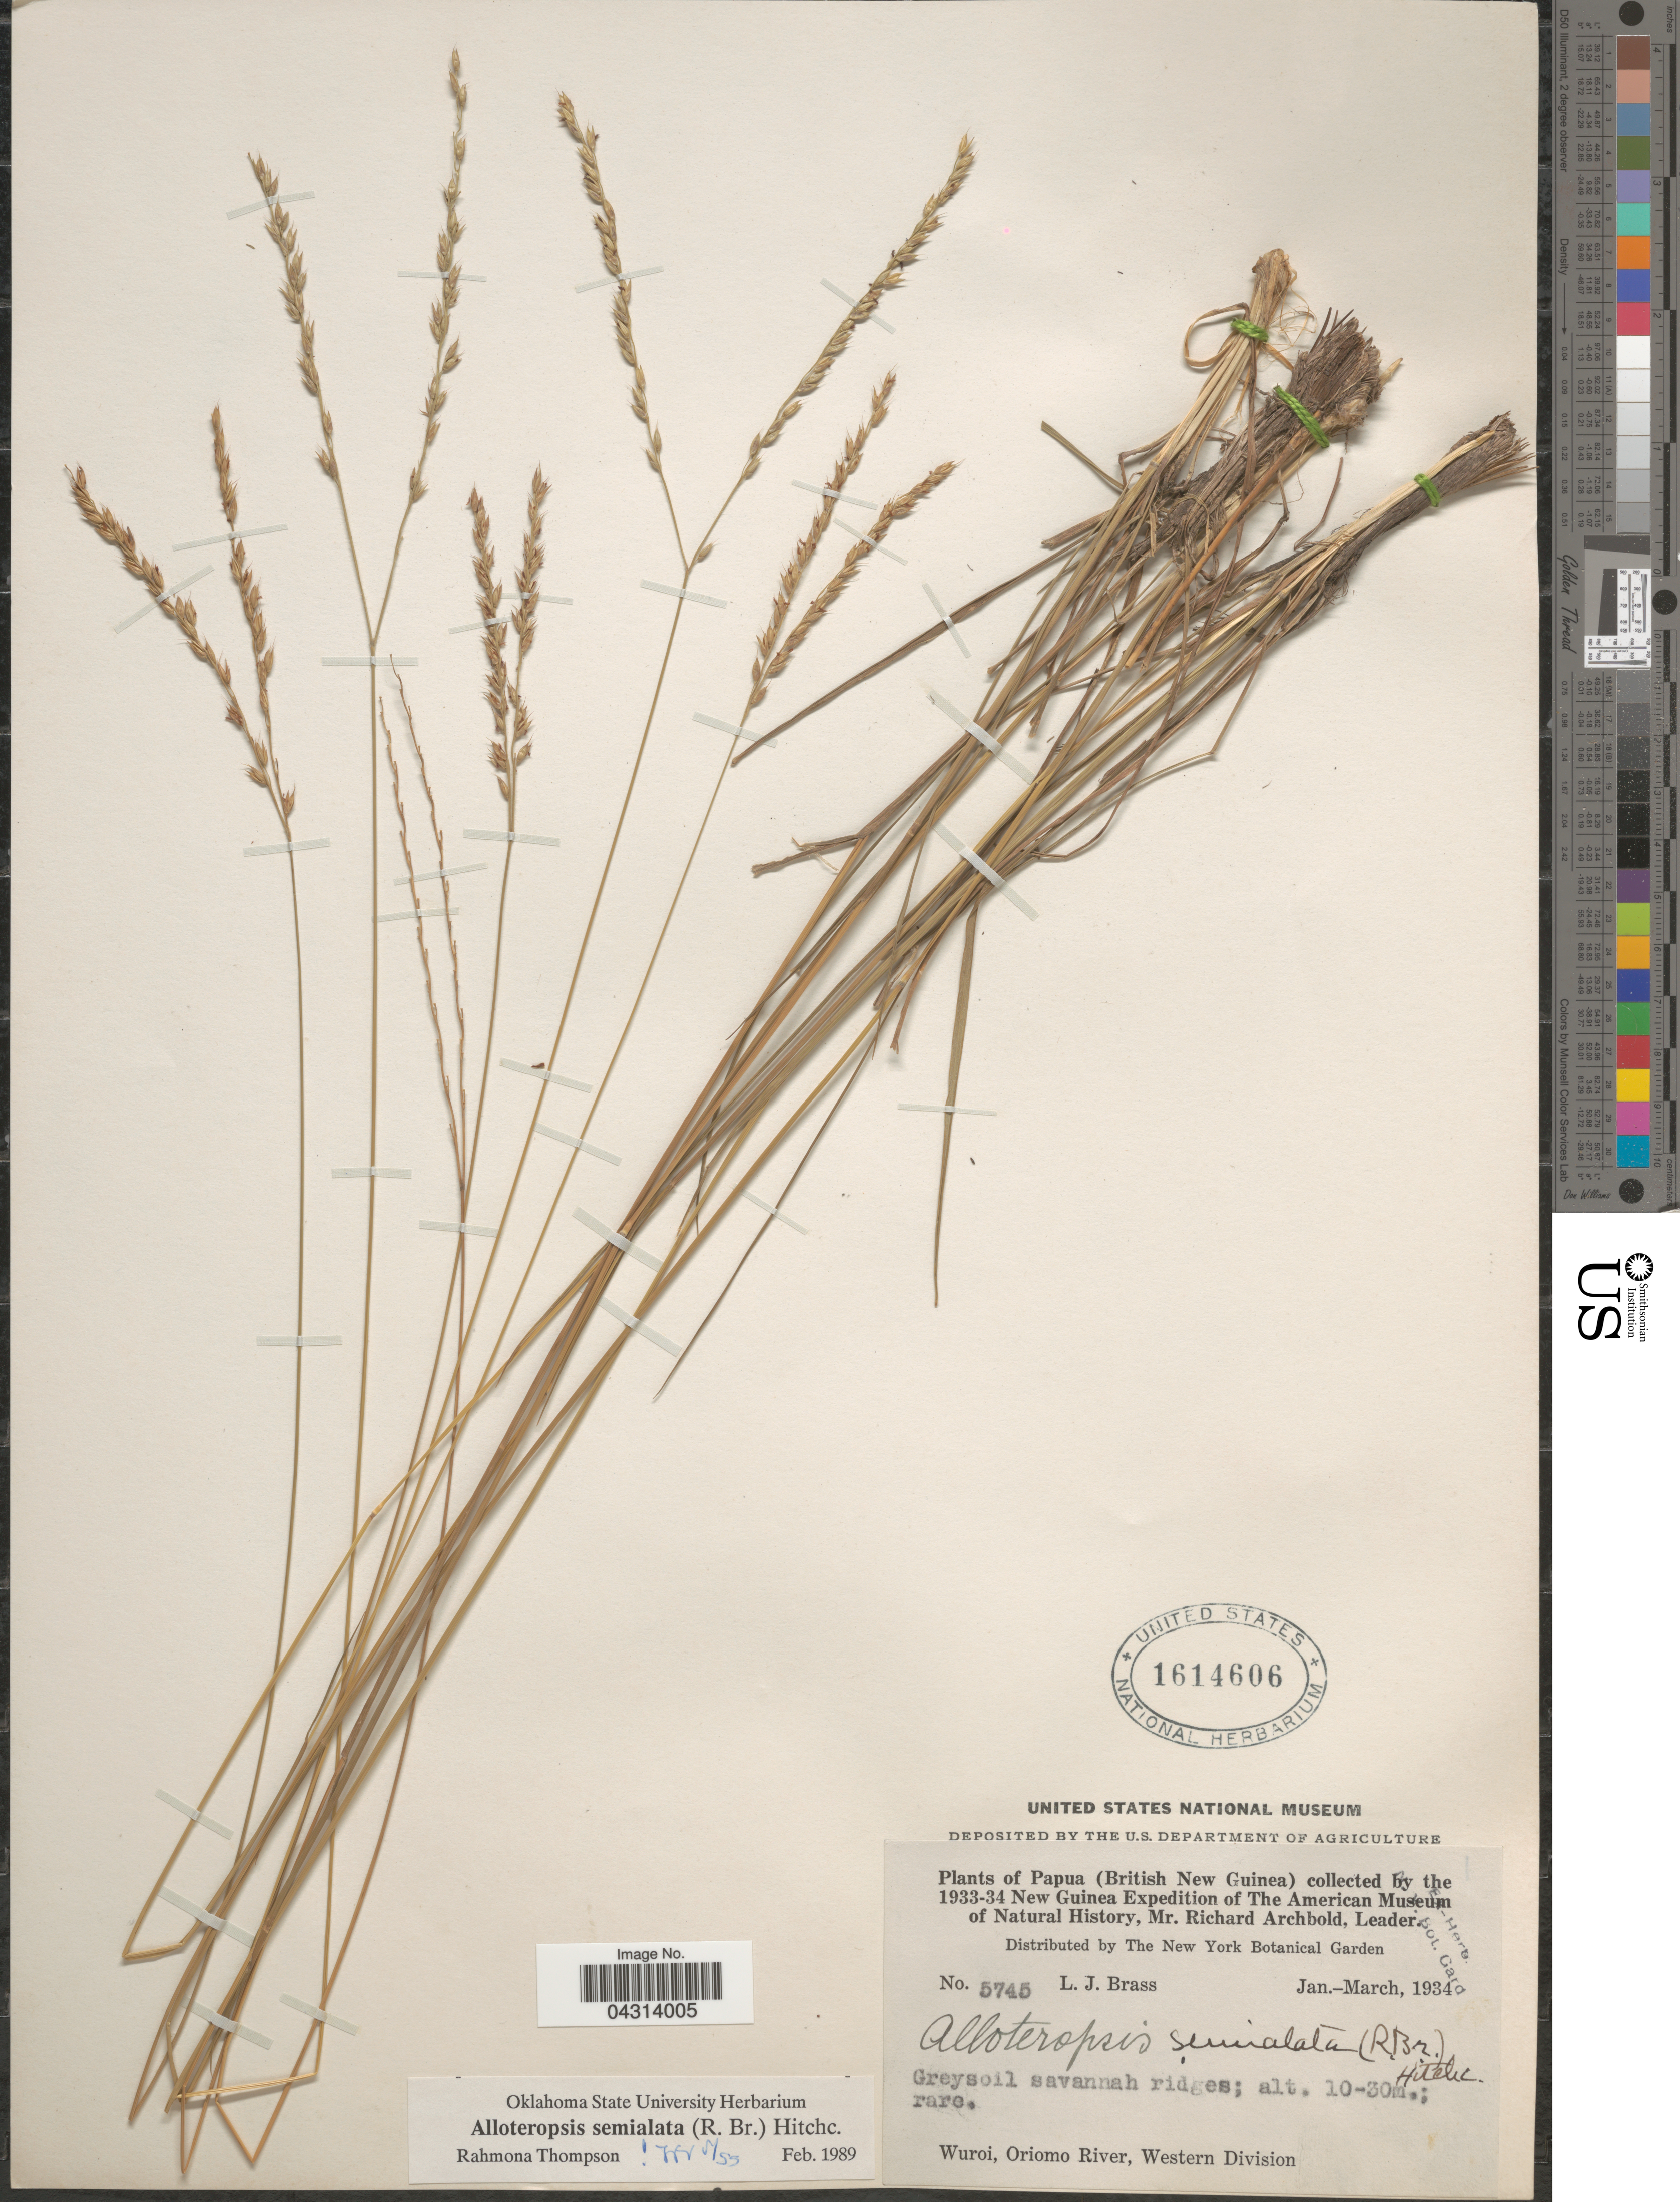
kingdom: Plantae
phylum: Tracheophyta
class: Liliopsida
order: Poales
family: Poaceae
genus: Alloteropsis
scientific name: Alloteropsis semialata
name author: (R. Br.) Hitchc.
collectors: L. J. Brass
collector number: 5745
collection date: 1934-01/1934-03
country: Papua New Guinea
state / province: Manus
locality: Papua (British New Guinea), by the 1936 Fly River Expedition of the American Museum of Natural History. Wuroi, Oriomo River, Western Division.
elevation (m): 10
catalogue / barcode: US 1614606